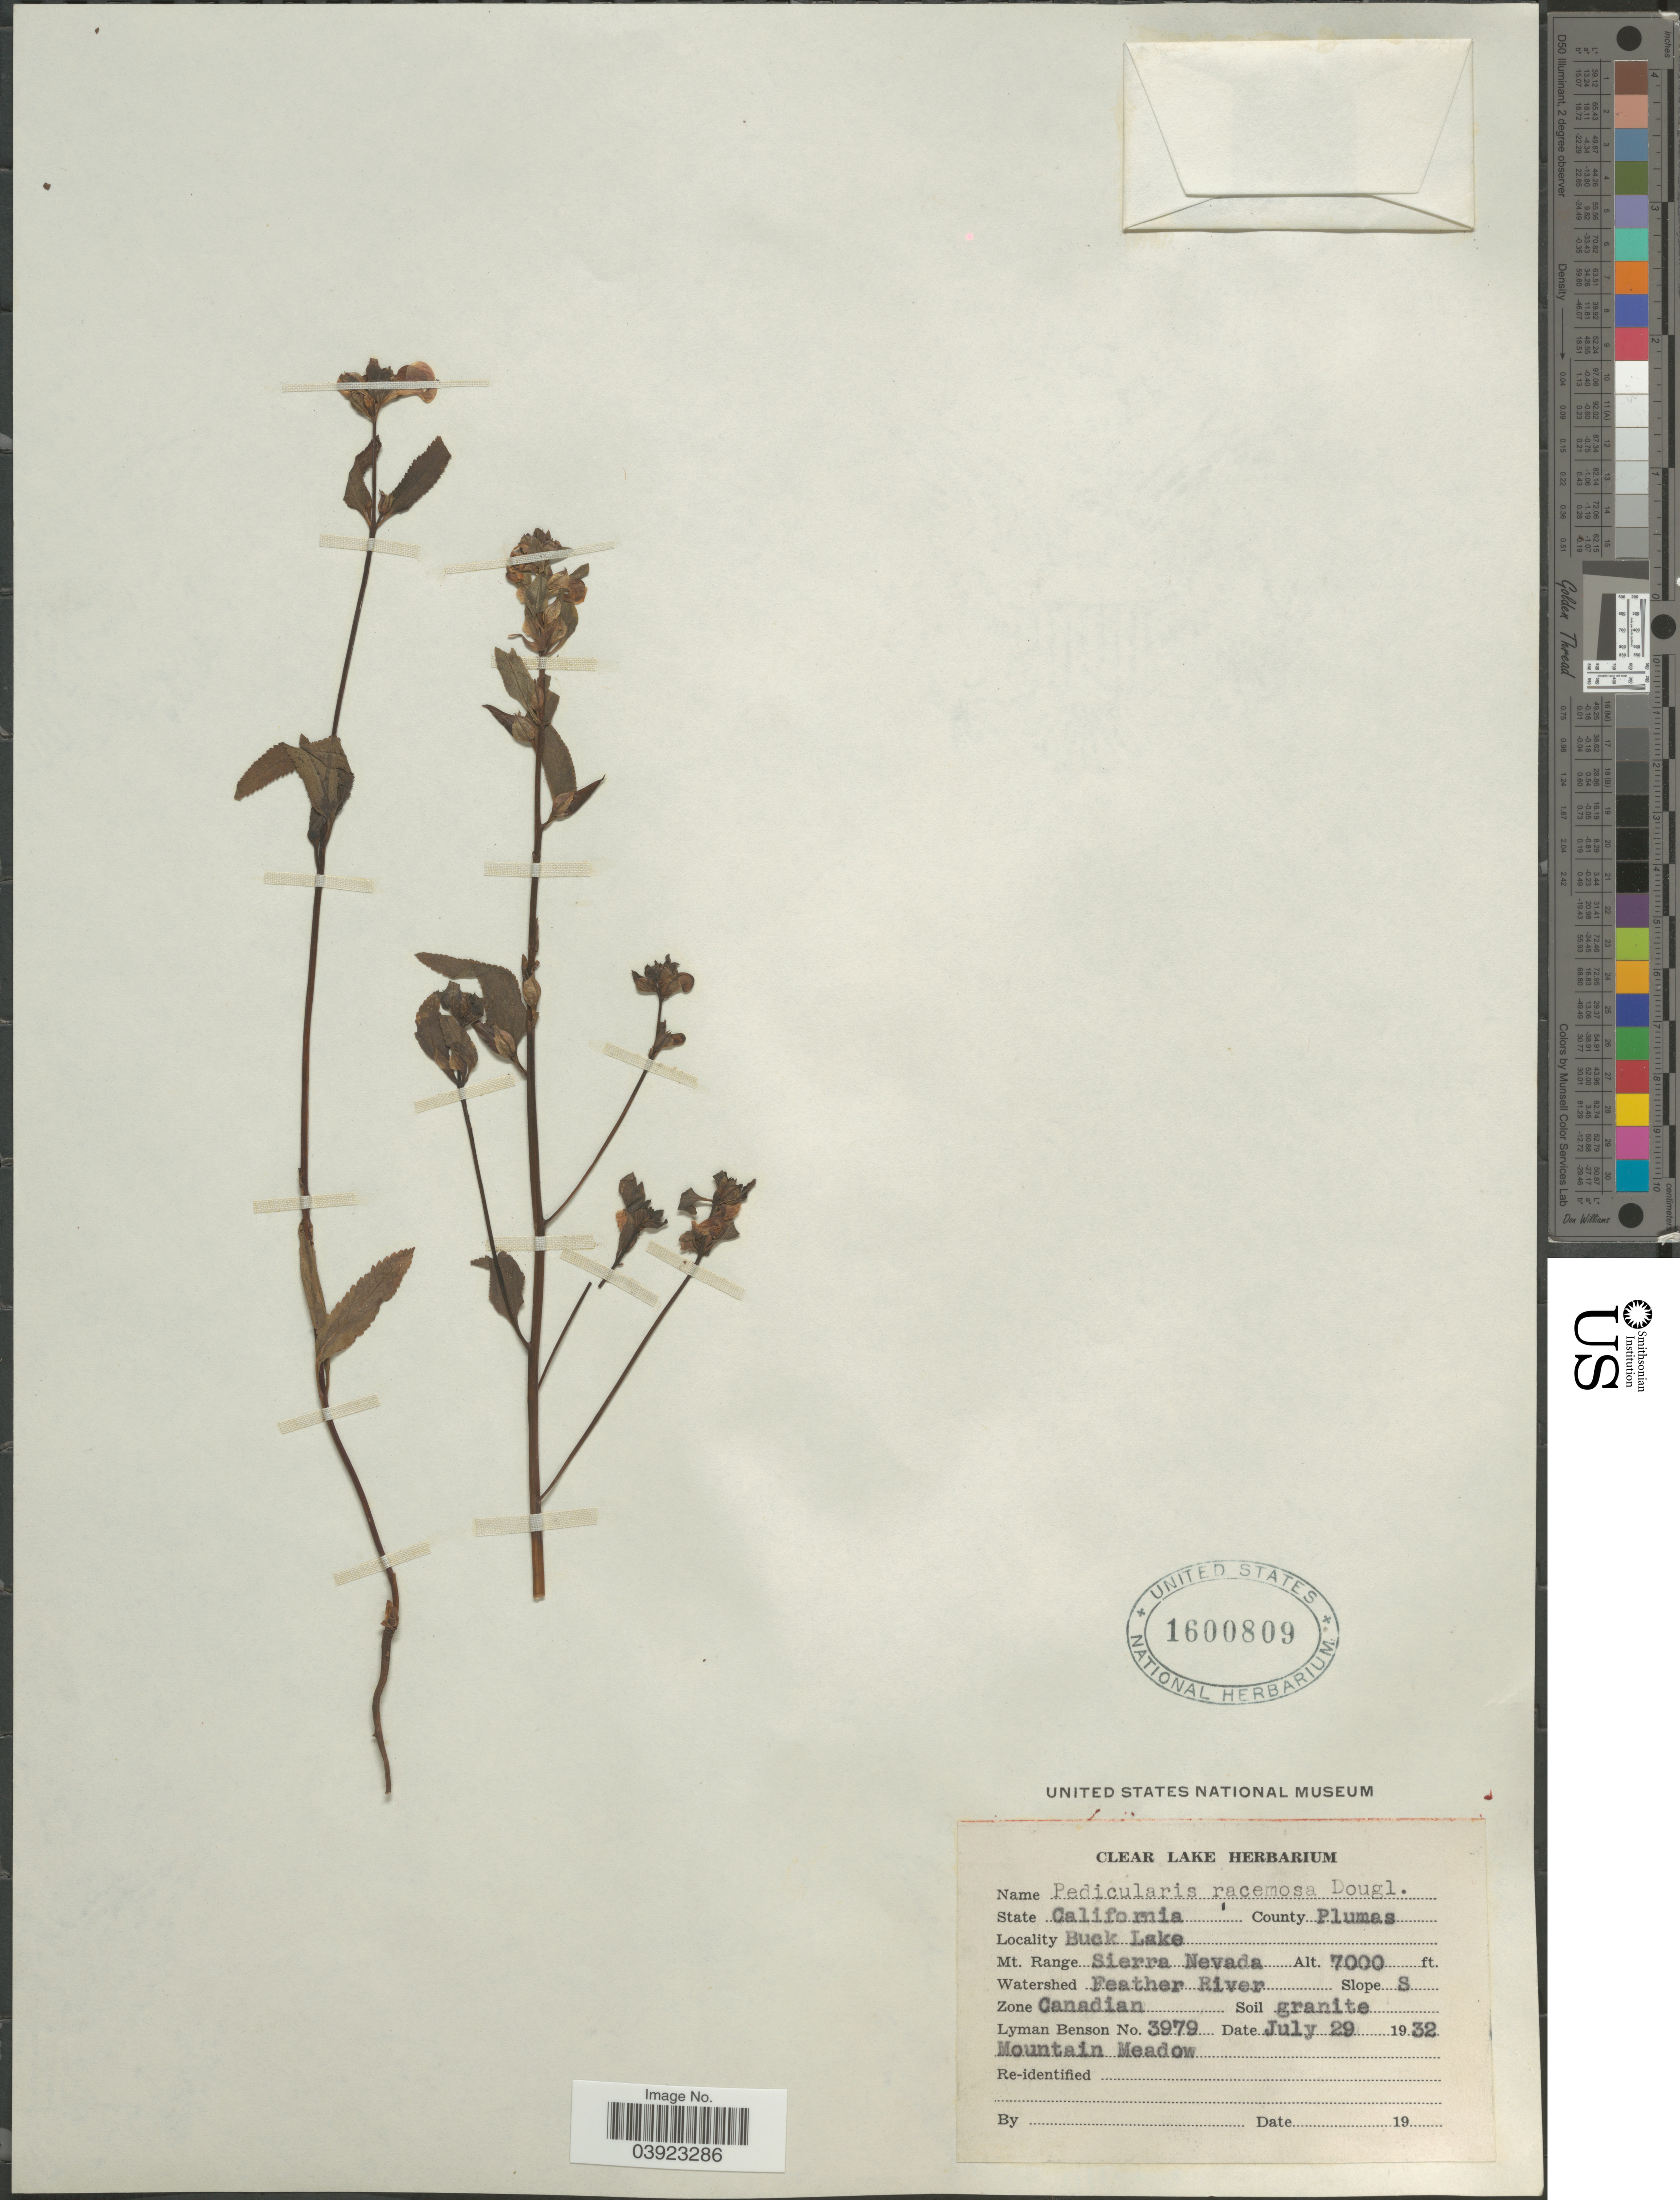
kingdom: Plantae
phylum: Tracheophyta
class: Magnoliopsida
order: Lamiales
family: Orobanchaceae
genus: Pedicularis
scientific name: Pedicularis racemosa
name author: Douglas ex Benth.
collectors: L. D. Benson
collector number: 3979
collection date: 1932-07-29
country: United States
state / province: California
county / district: Plumas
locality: County Plumas. Buck Lake. Mt. Range Sierra Nevada. Watershed Feather River. Slope S. Zone Canadian. Mountain Meadow.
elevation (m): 2134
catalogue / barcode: US 1600809